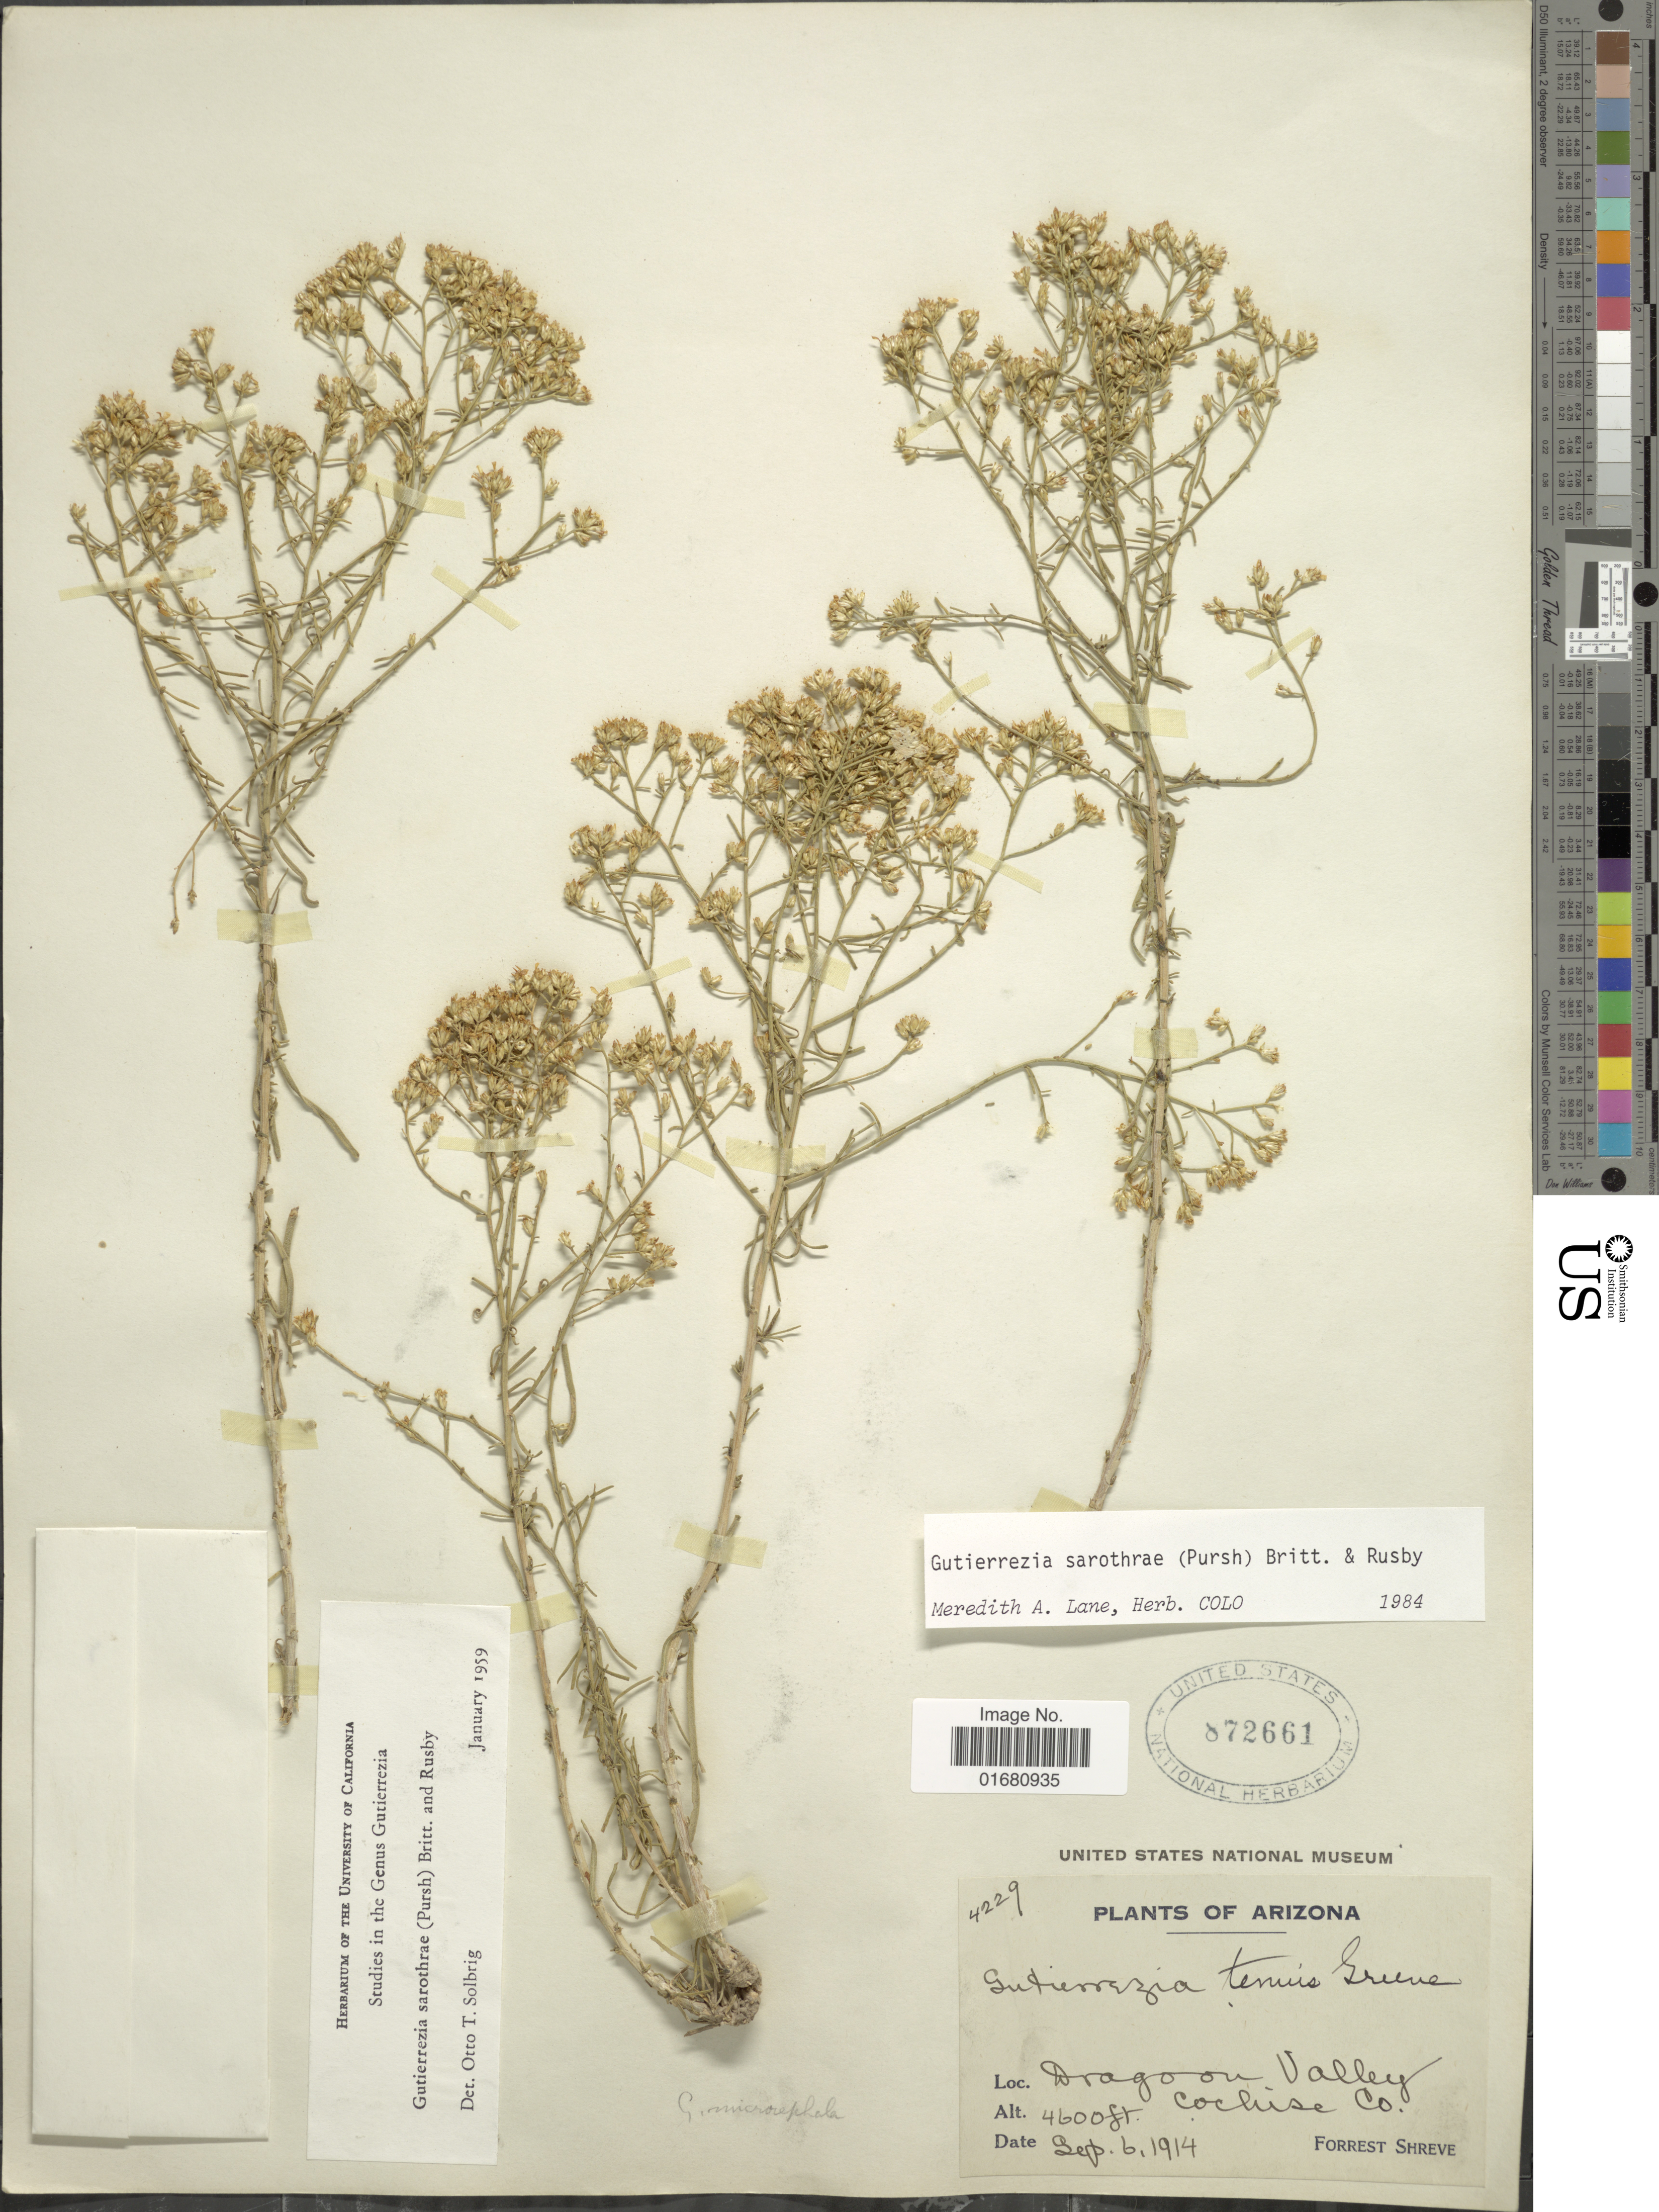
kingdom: Plantae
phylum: Tracheophyta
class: Magnoliopsida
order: Asterales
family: Asteraceae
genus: Gutierrezia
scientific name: Gutierrezia sarothrae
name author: (Pursh) Britton & Rusby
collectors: F. Shreve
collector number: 4229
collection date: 1914-09-06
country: United States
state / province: Arizona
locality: Dragoon Valley, Cochise Co.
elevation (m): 1402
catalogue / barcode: US 872661